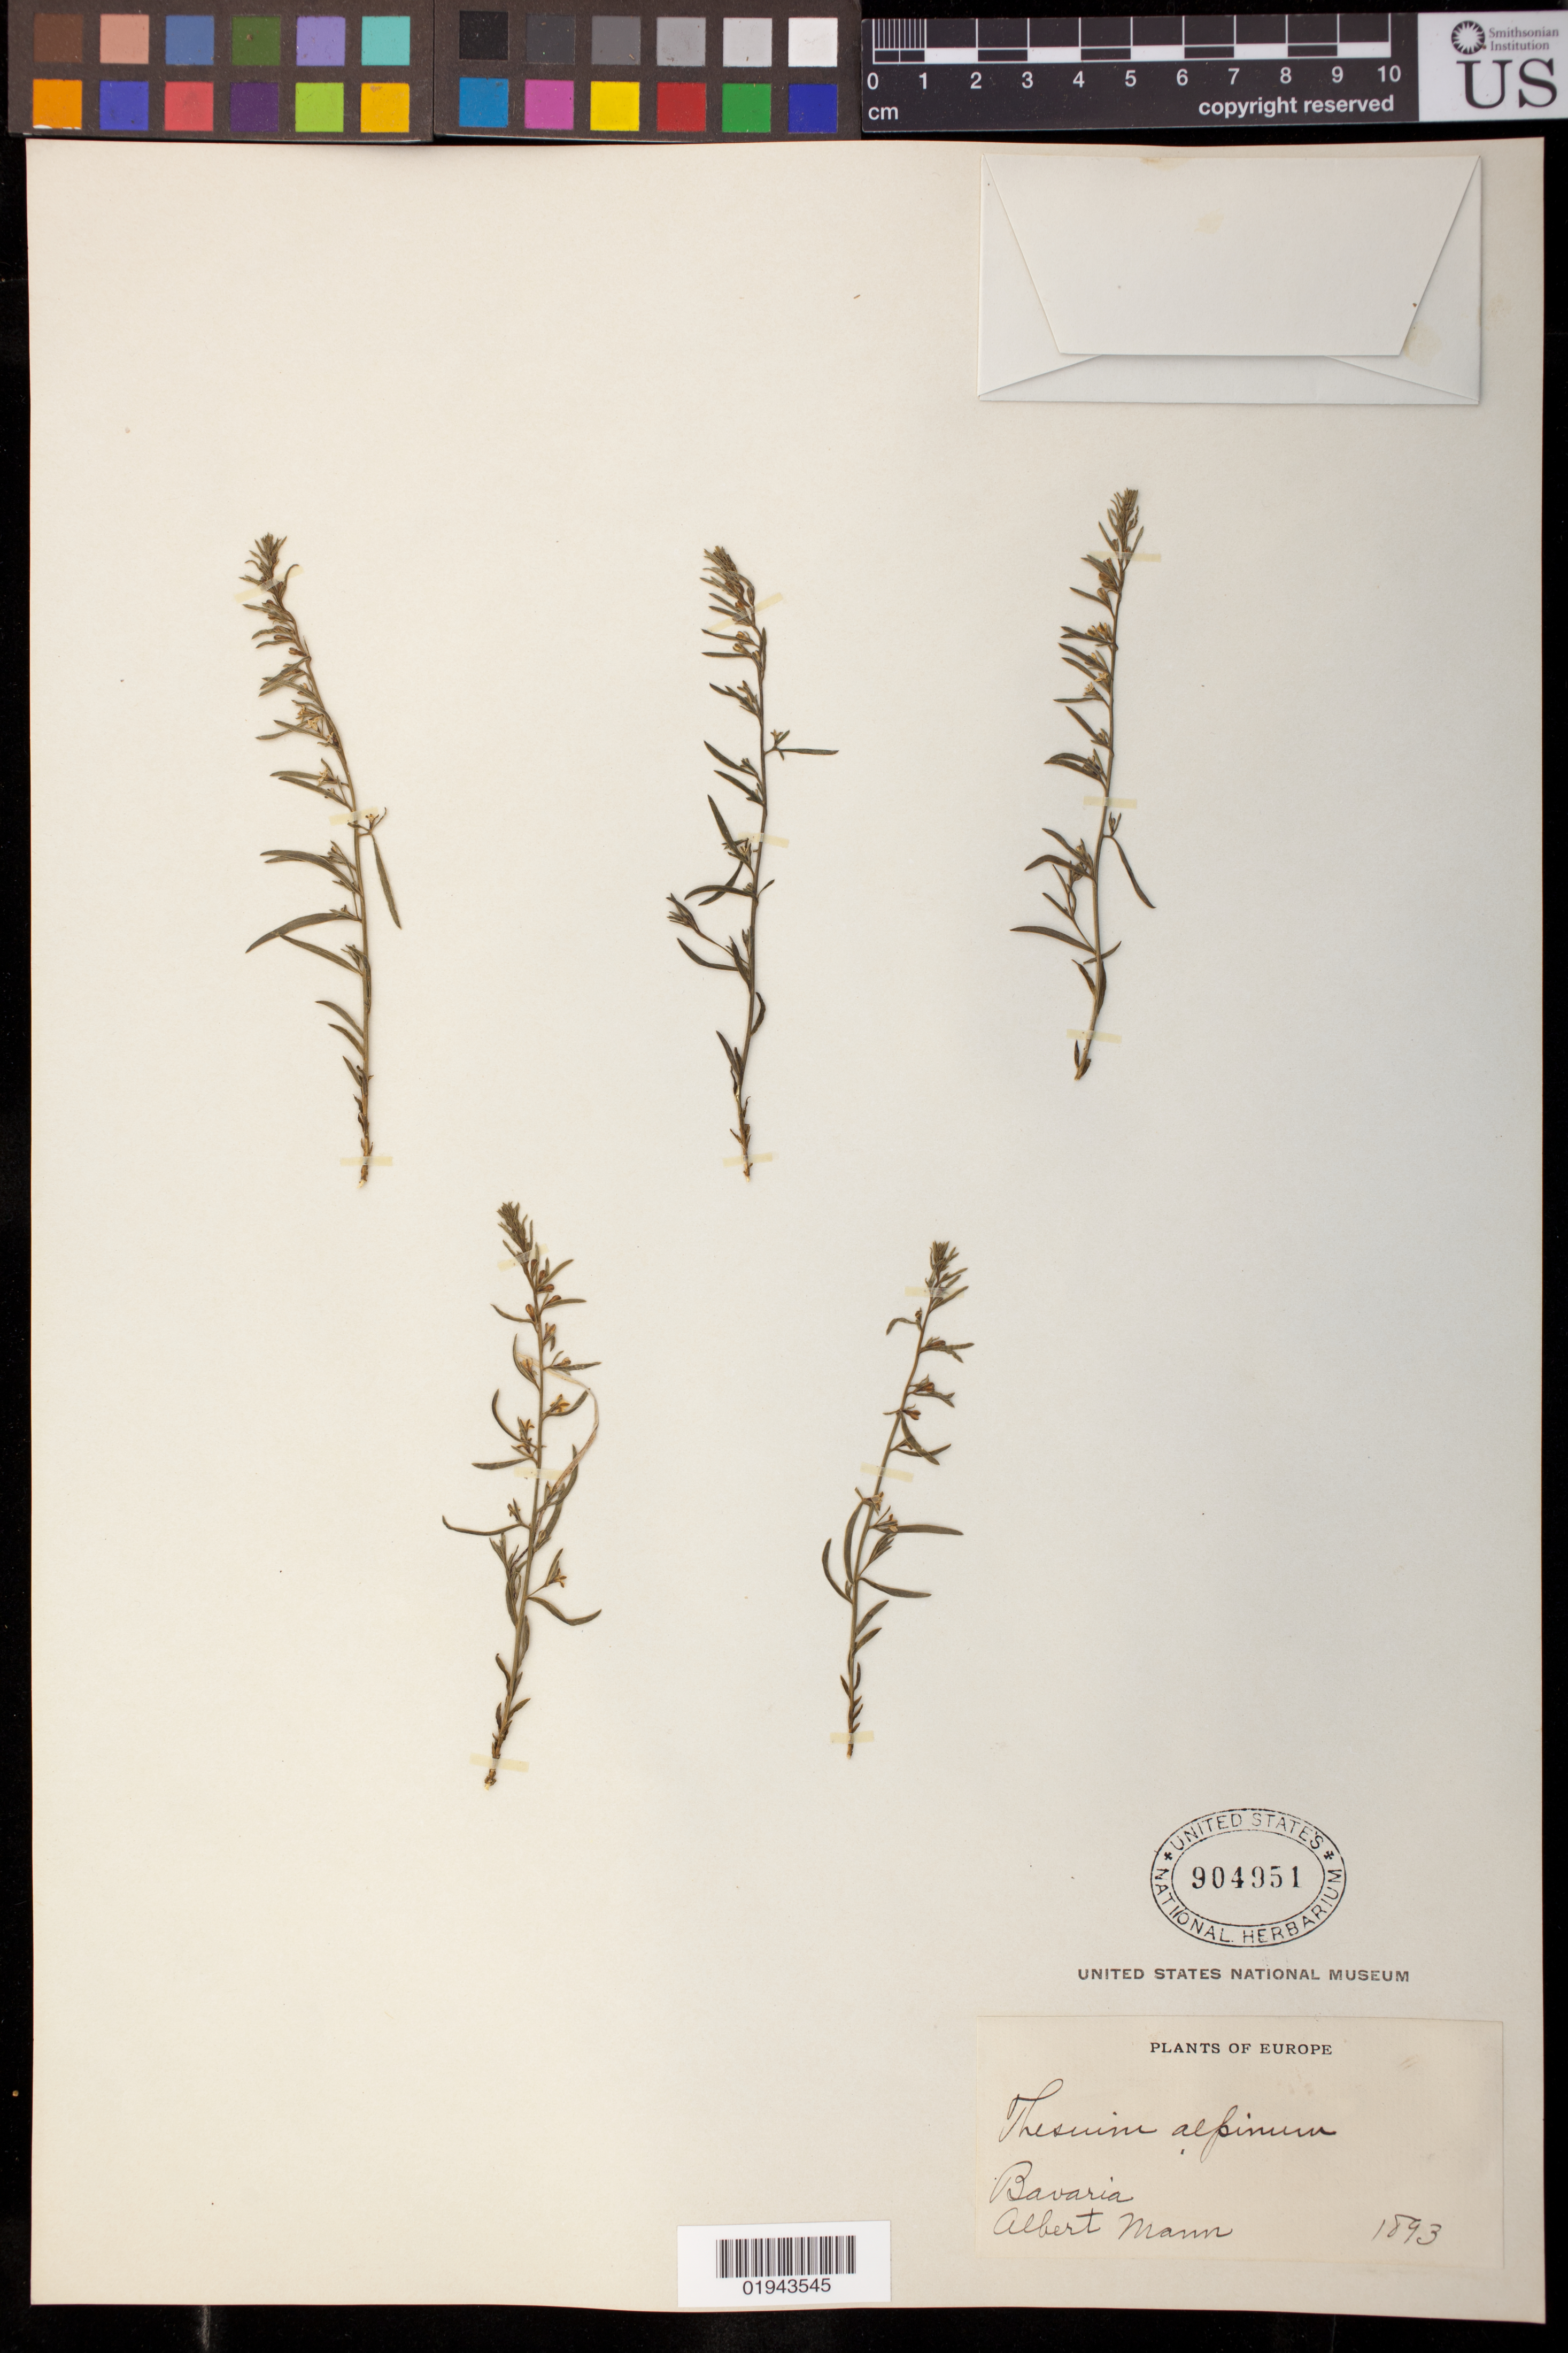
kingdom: Plantae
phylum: Tracheophyta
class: Magnoliopsida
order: Santalales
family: Thesiaceae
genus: Thesium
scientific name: Thesium alpinum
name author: L.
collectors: A. Mann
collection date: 1893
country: Germany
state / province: Bayern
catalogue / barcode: US 904951